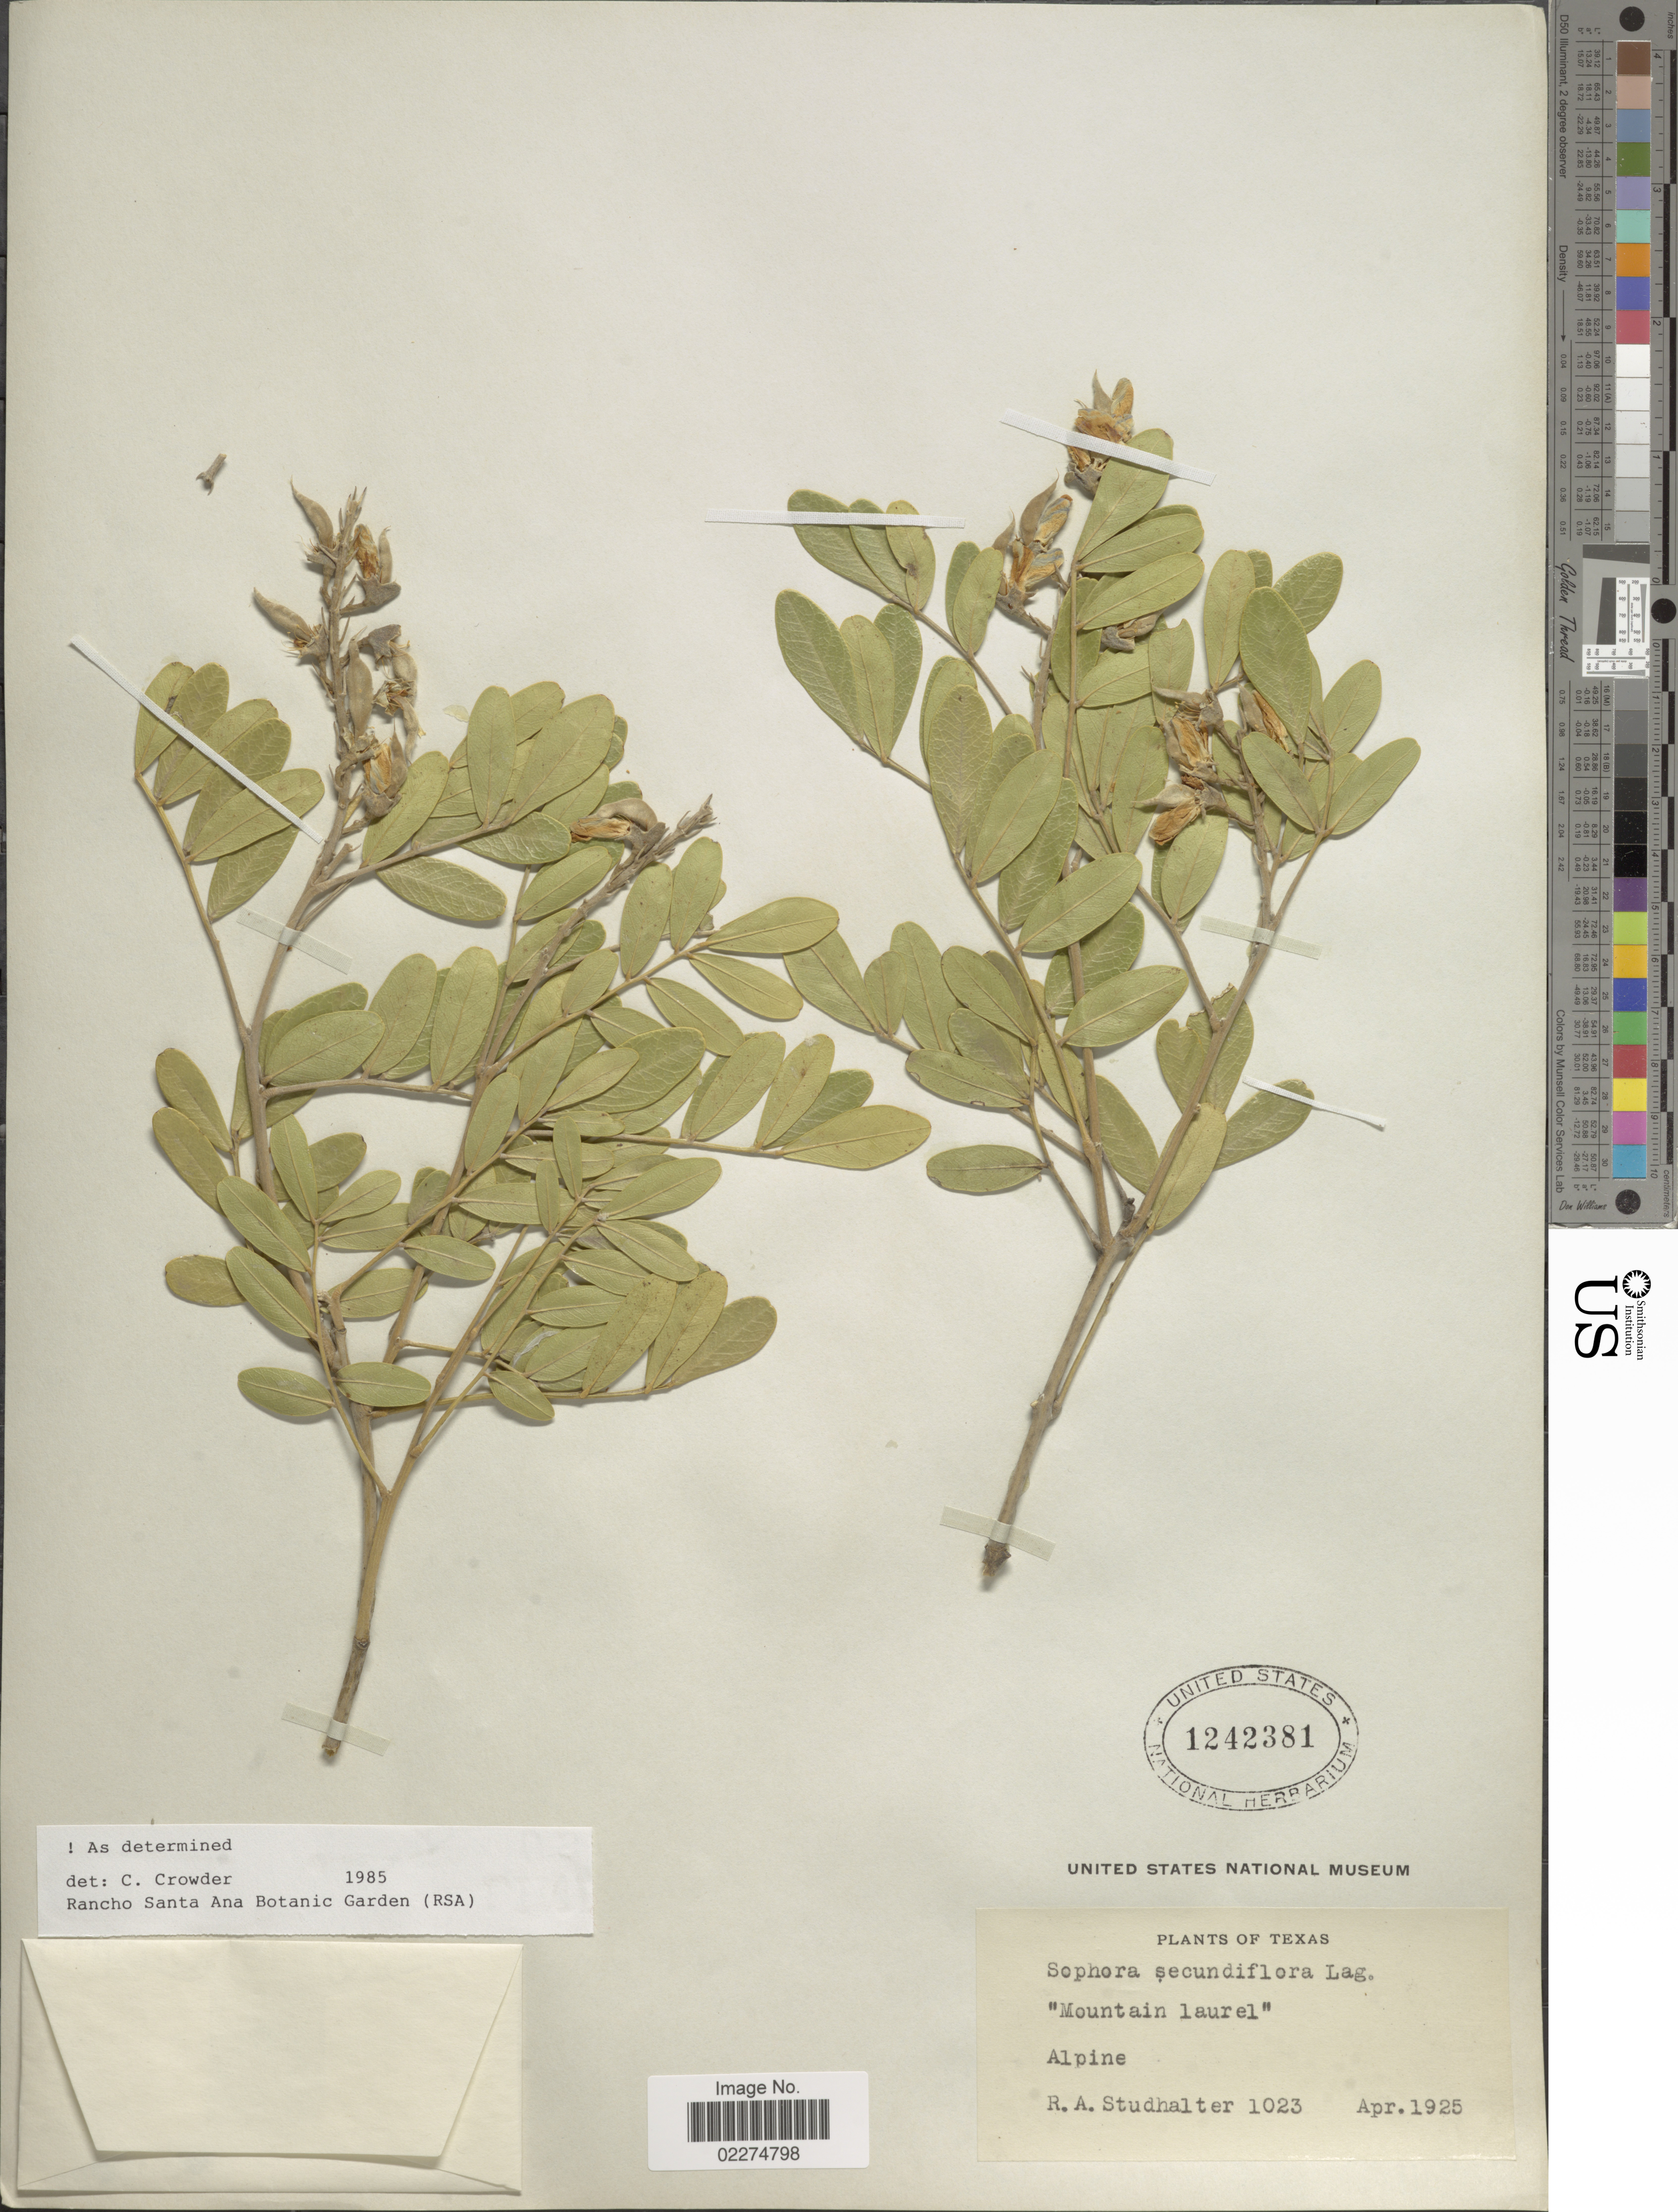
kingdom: Plantae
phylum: Tracheophyta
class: Magnoliopsida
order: Fabales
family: Fabaceae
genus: Dermatophyllum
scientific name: Dermatophyllum secundiflorum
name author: (Ortega) Gandhi & Reveal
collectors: R. Studhalter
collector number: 1023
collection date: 1925-04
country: United States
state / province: Texas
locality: Mountain Laurel, Alpine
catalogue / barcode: US 1242381